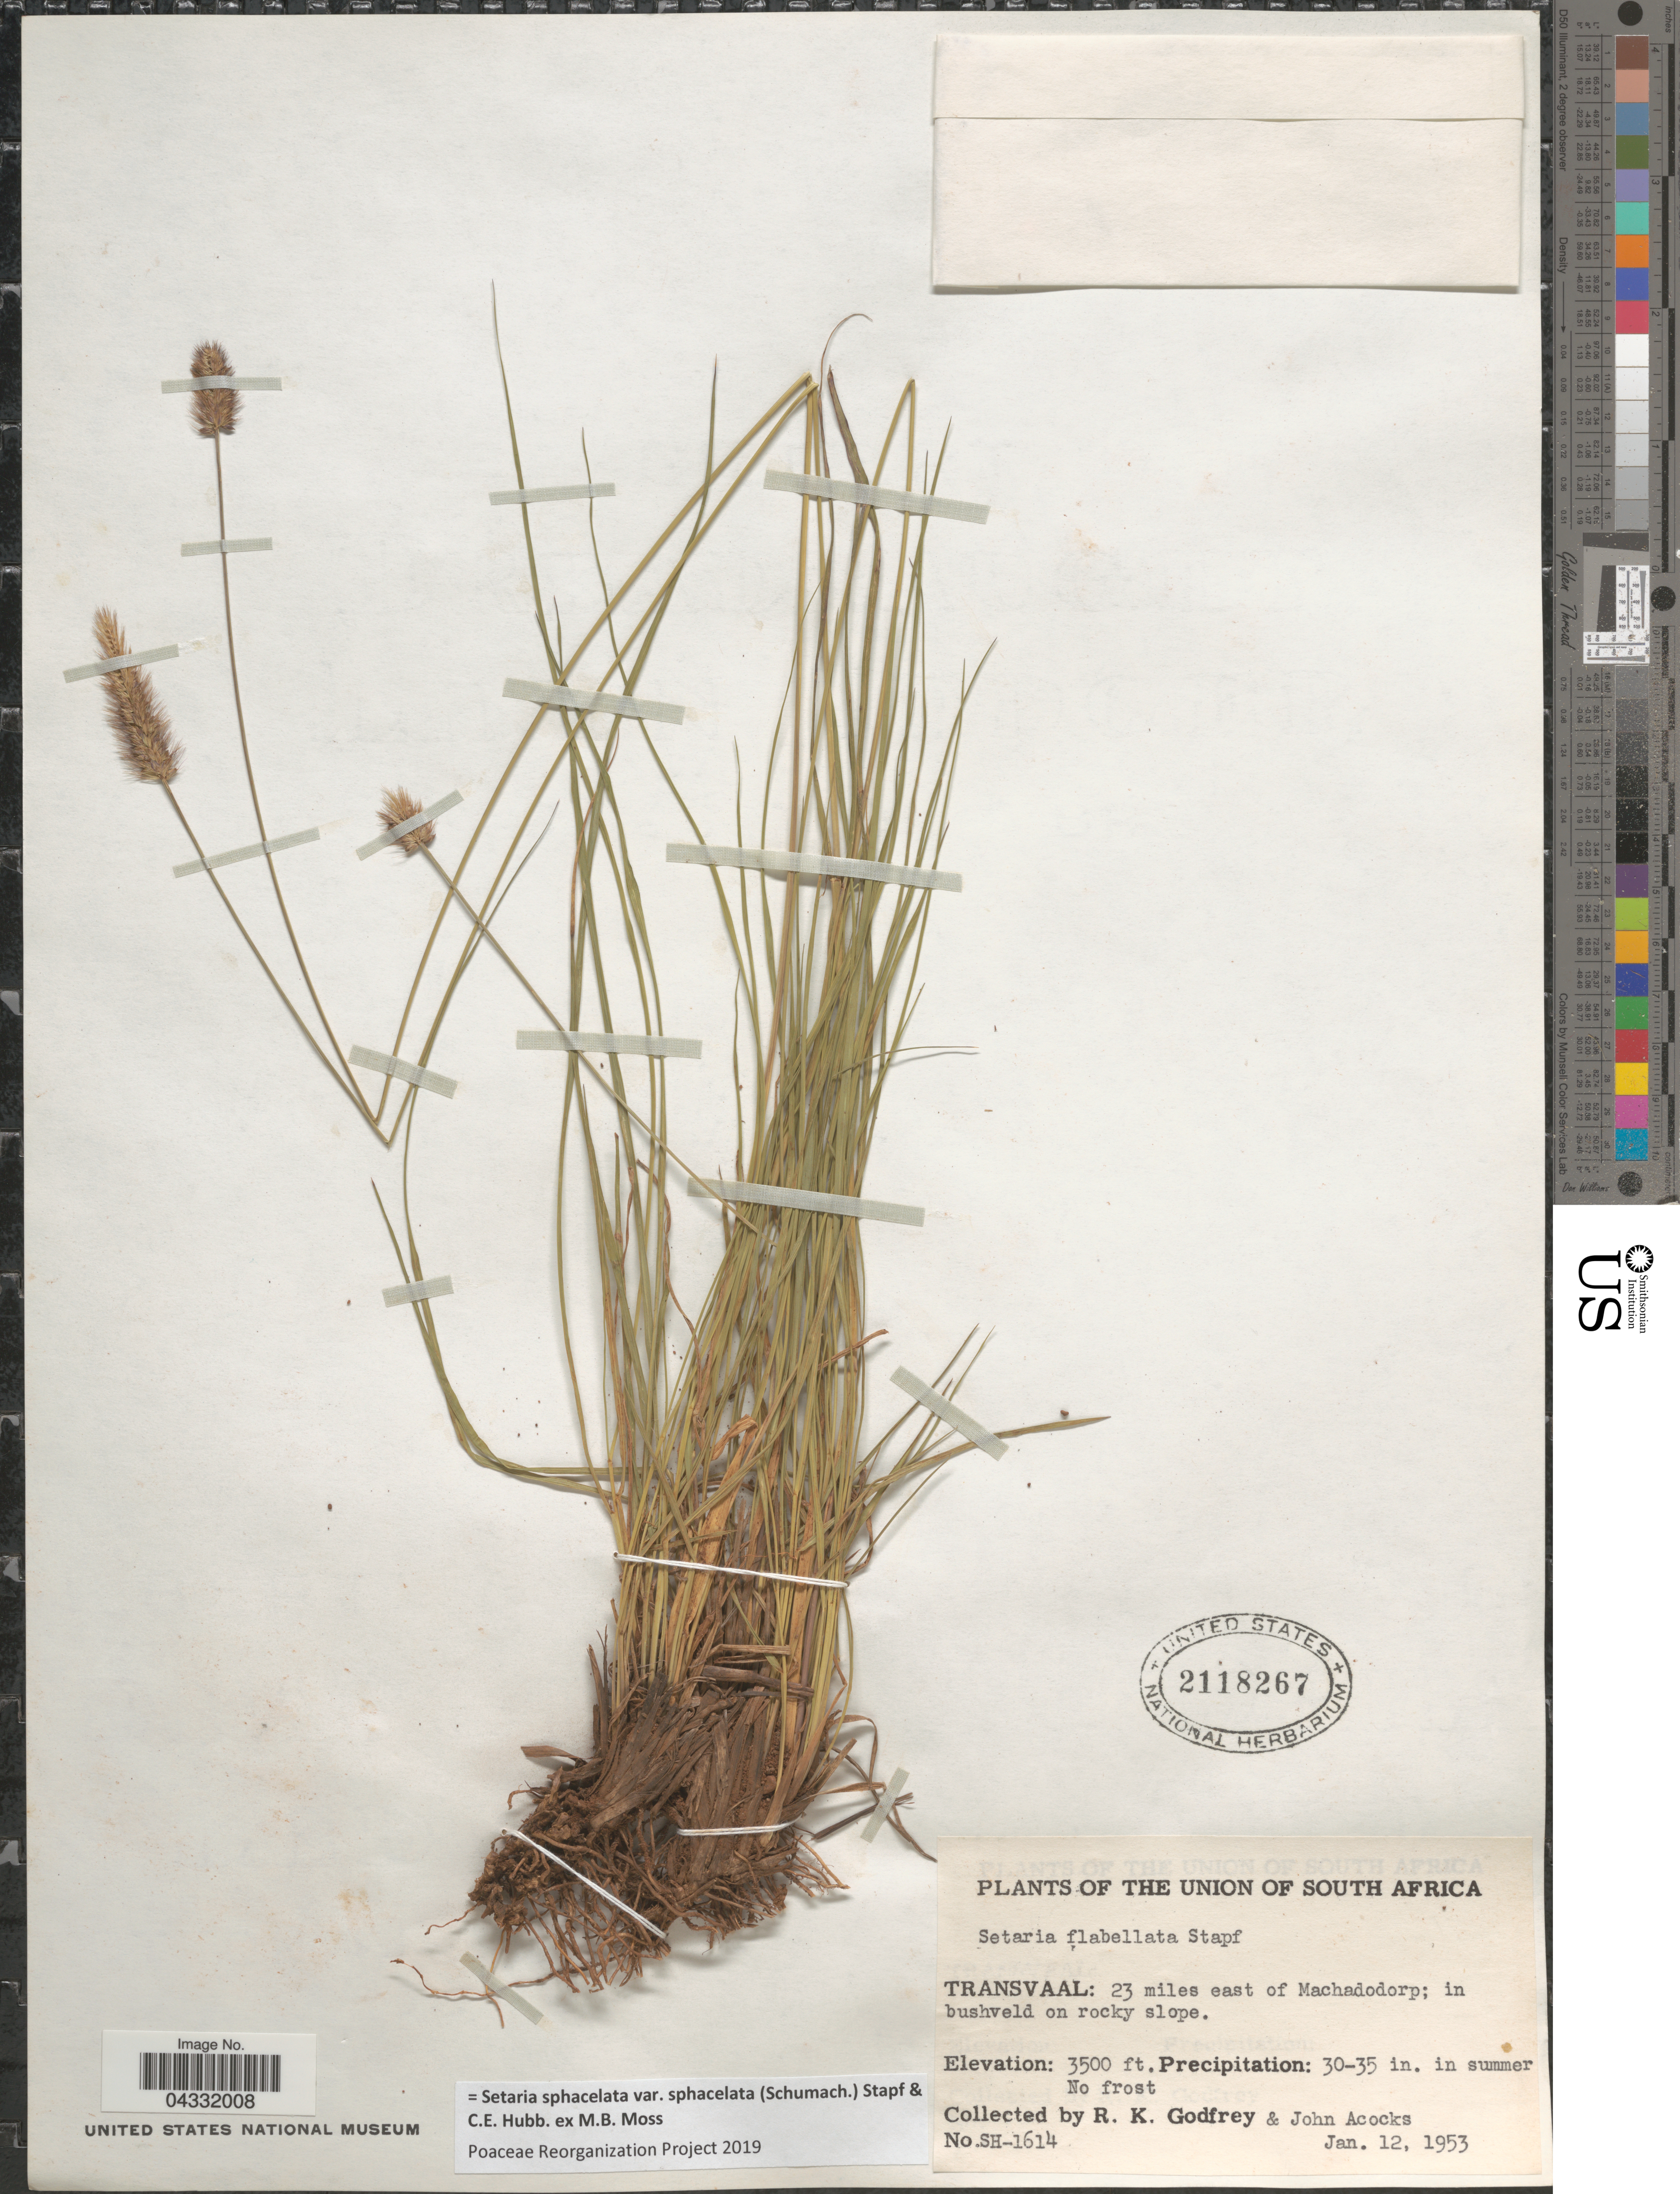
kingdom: Plantae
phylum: Tracheophyta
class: Liliopsida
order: Poales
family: Poaceae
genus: Setaria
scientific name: Setaria sphacelata var. sphacelata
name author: (Schumach.) Stapf & C. E. Hubb. ex M.B. Moss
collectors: R. K. Godfrey & J. P. Acocks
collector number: SH-1614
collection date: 1953-01-12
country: South Africa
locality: Union of South Africa. Transvaal: 23 miles east of Machadodorp.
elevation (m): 1067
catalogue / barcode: US 2118267